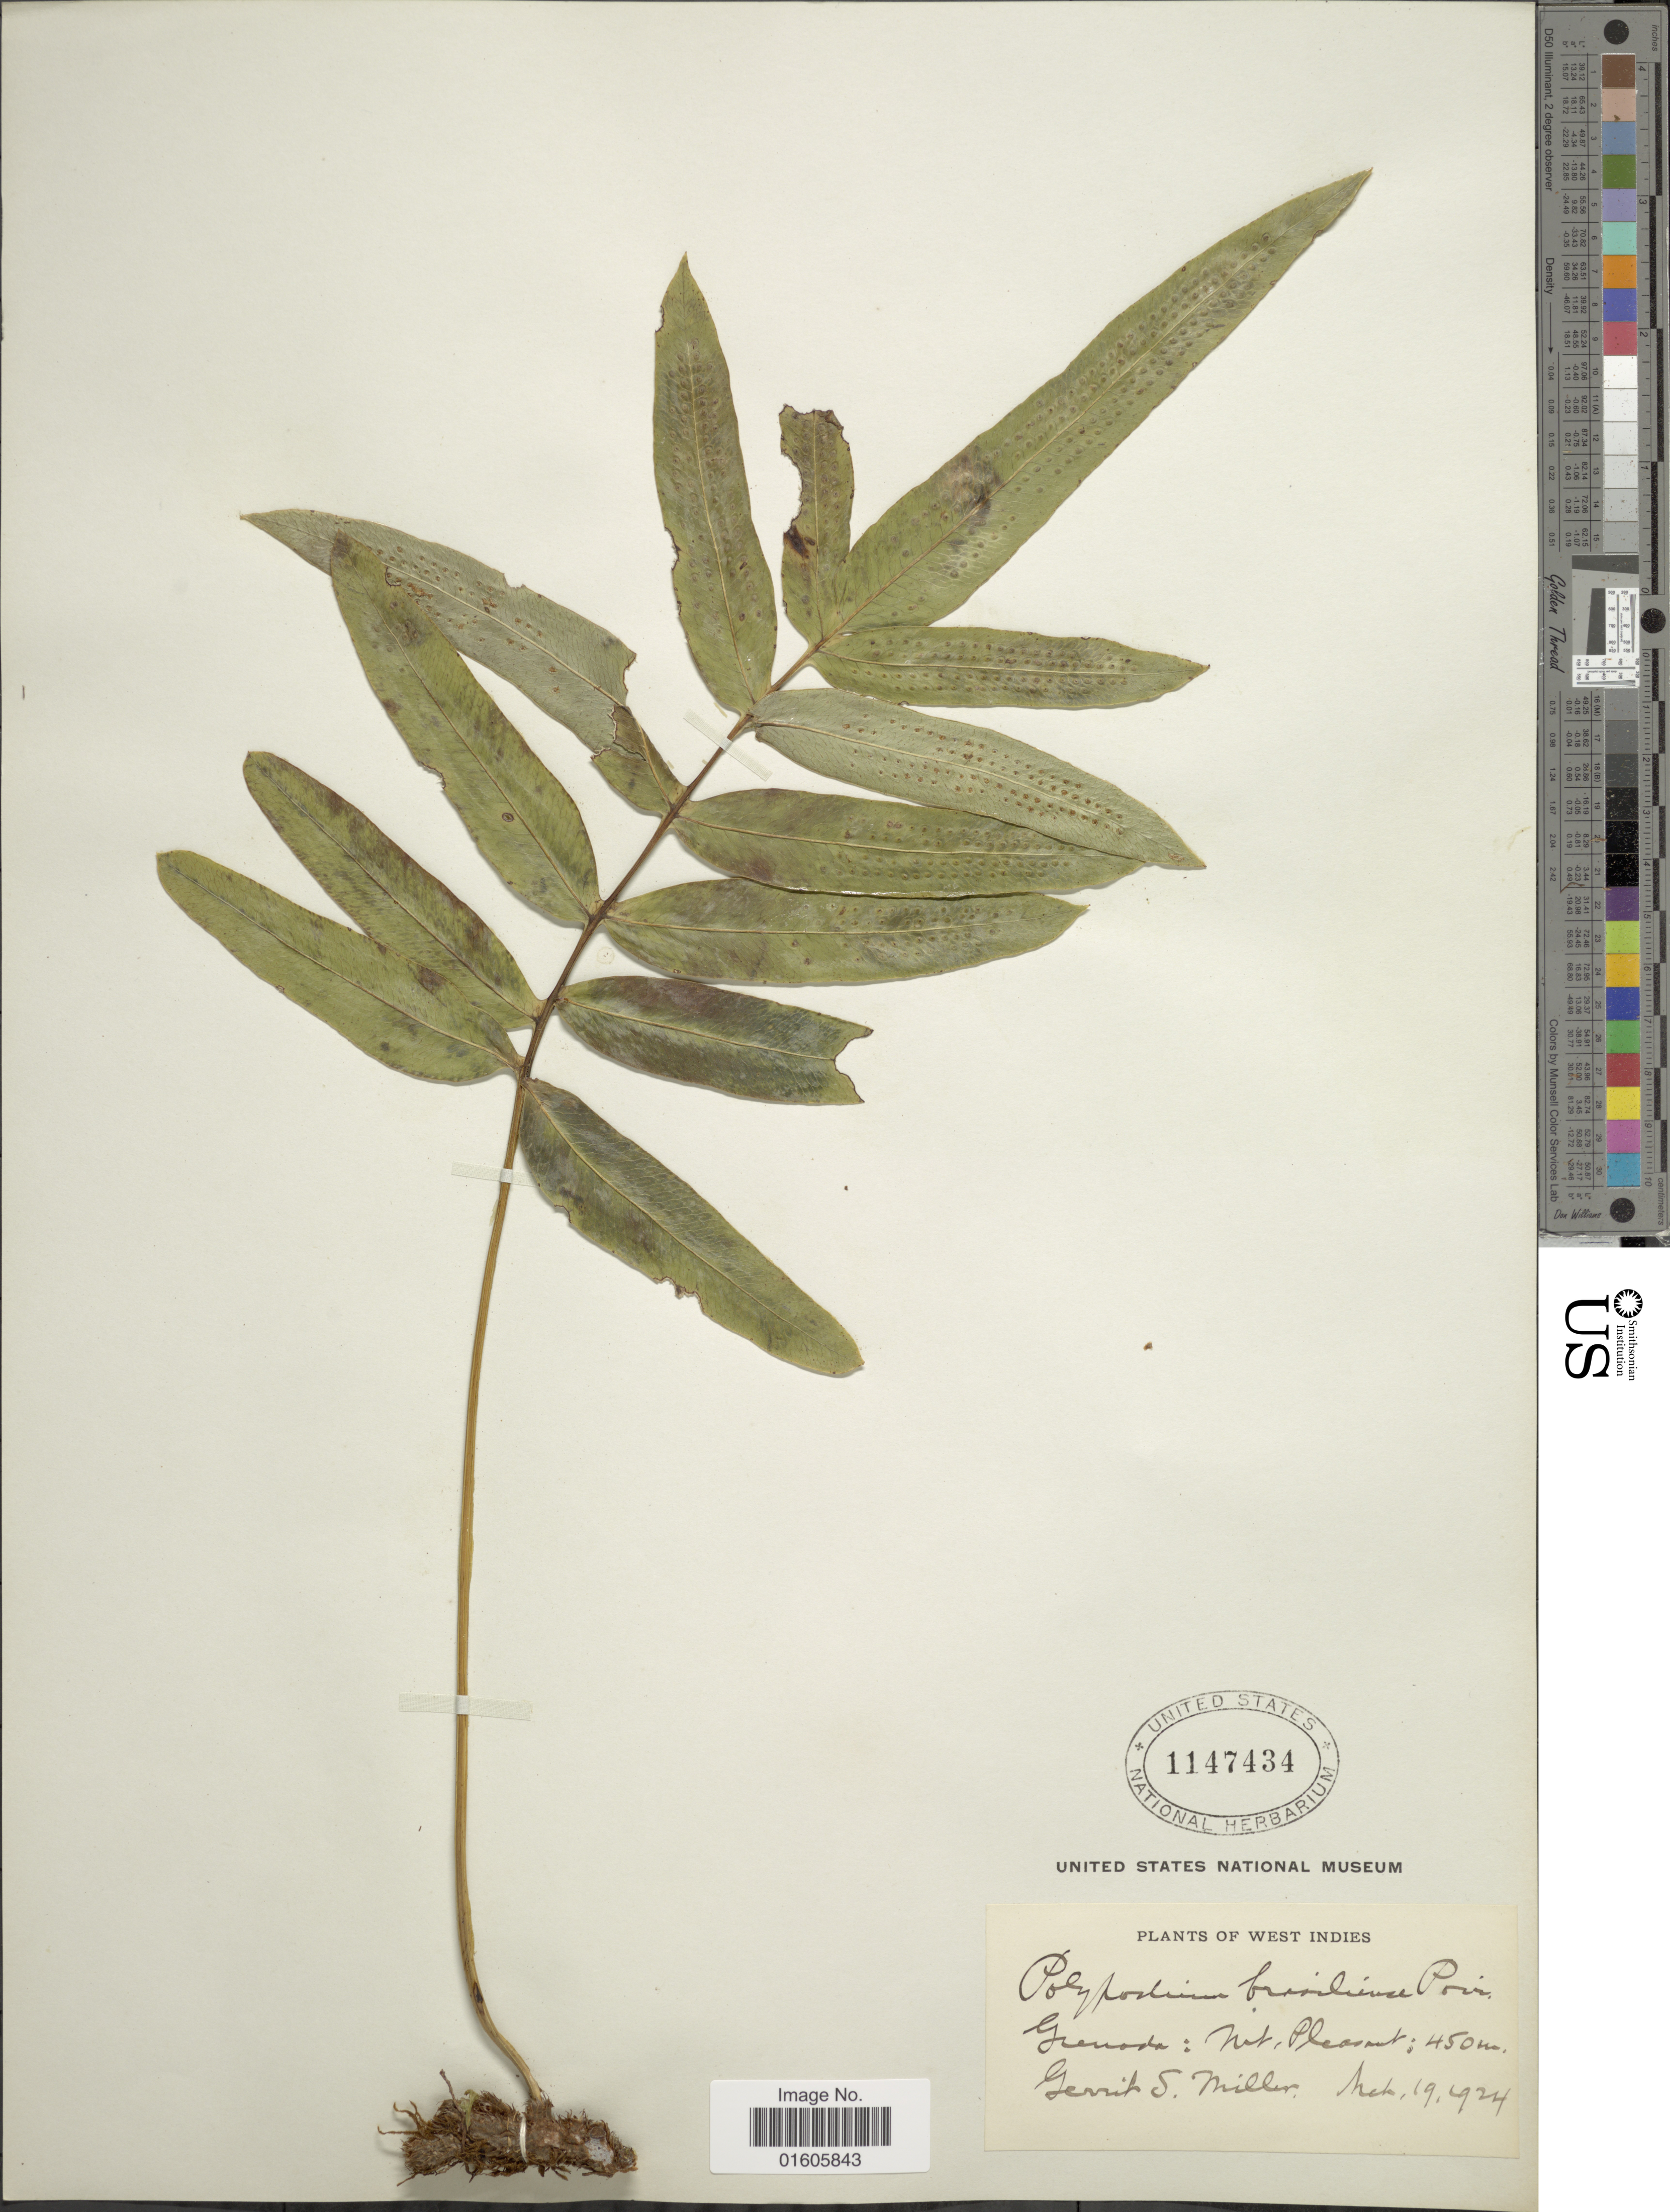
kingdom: Plantae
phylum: Tracheophyta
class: Polypodiopsida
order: Polypodiales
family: Polypodiaceae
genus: Serpocaulon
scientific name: Serpocaulon triseriale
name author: (Sw.) A.R. Sm.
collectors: G. S. Miller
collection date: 1924-03-19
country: Grenada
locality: Grenada: Mt. Pleasant.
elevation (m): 450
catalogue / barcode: US 1147434